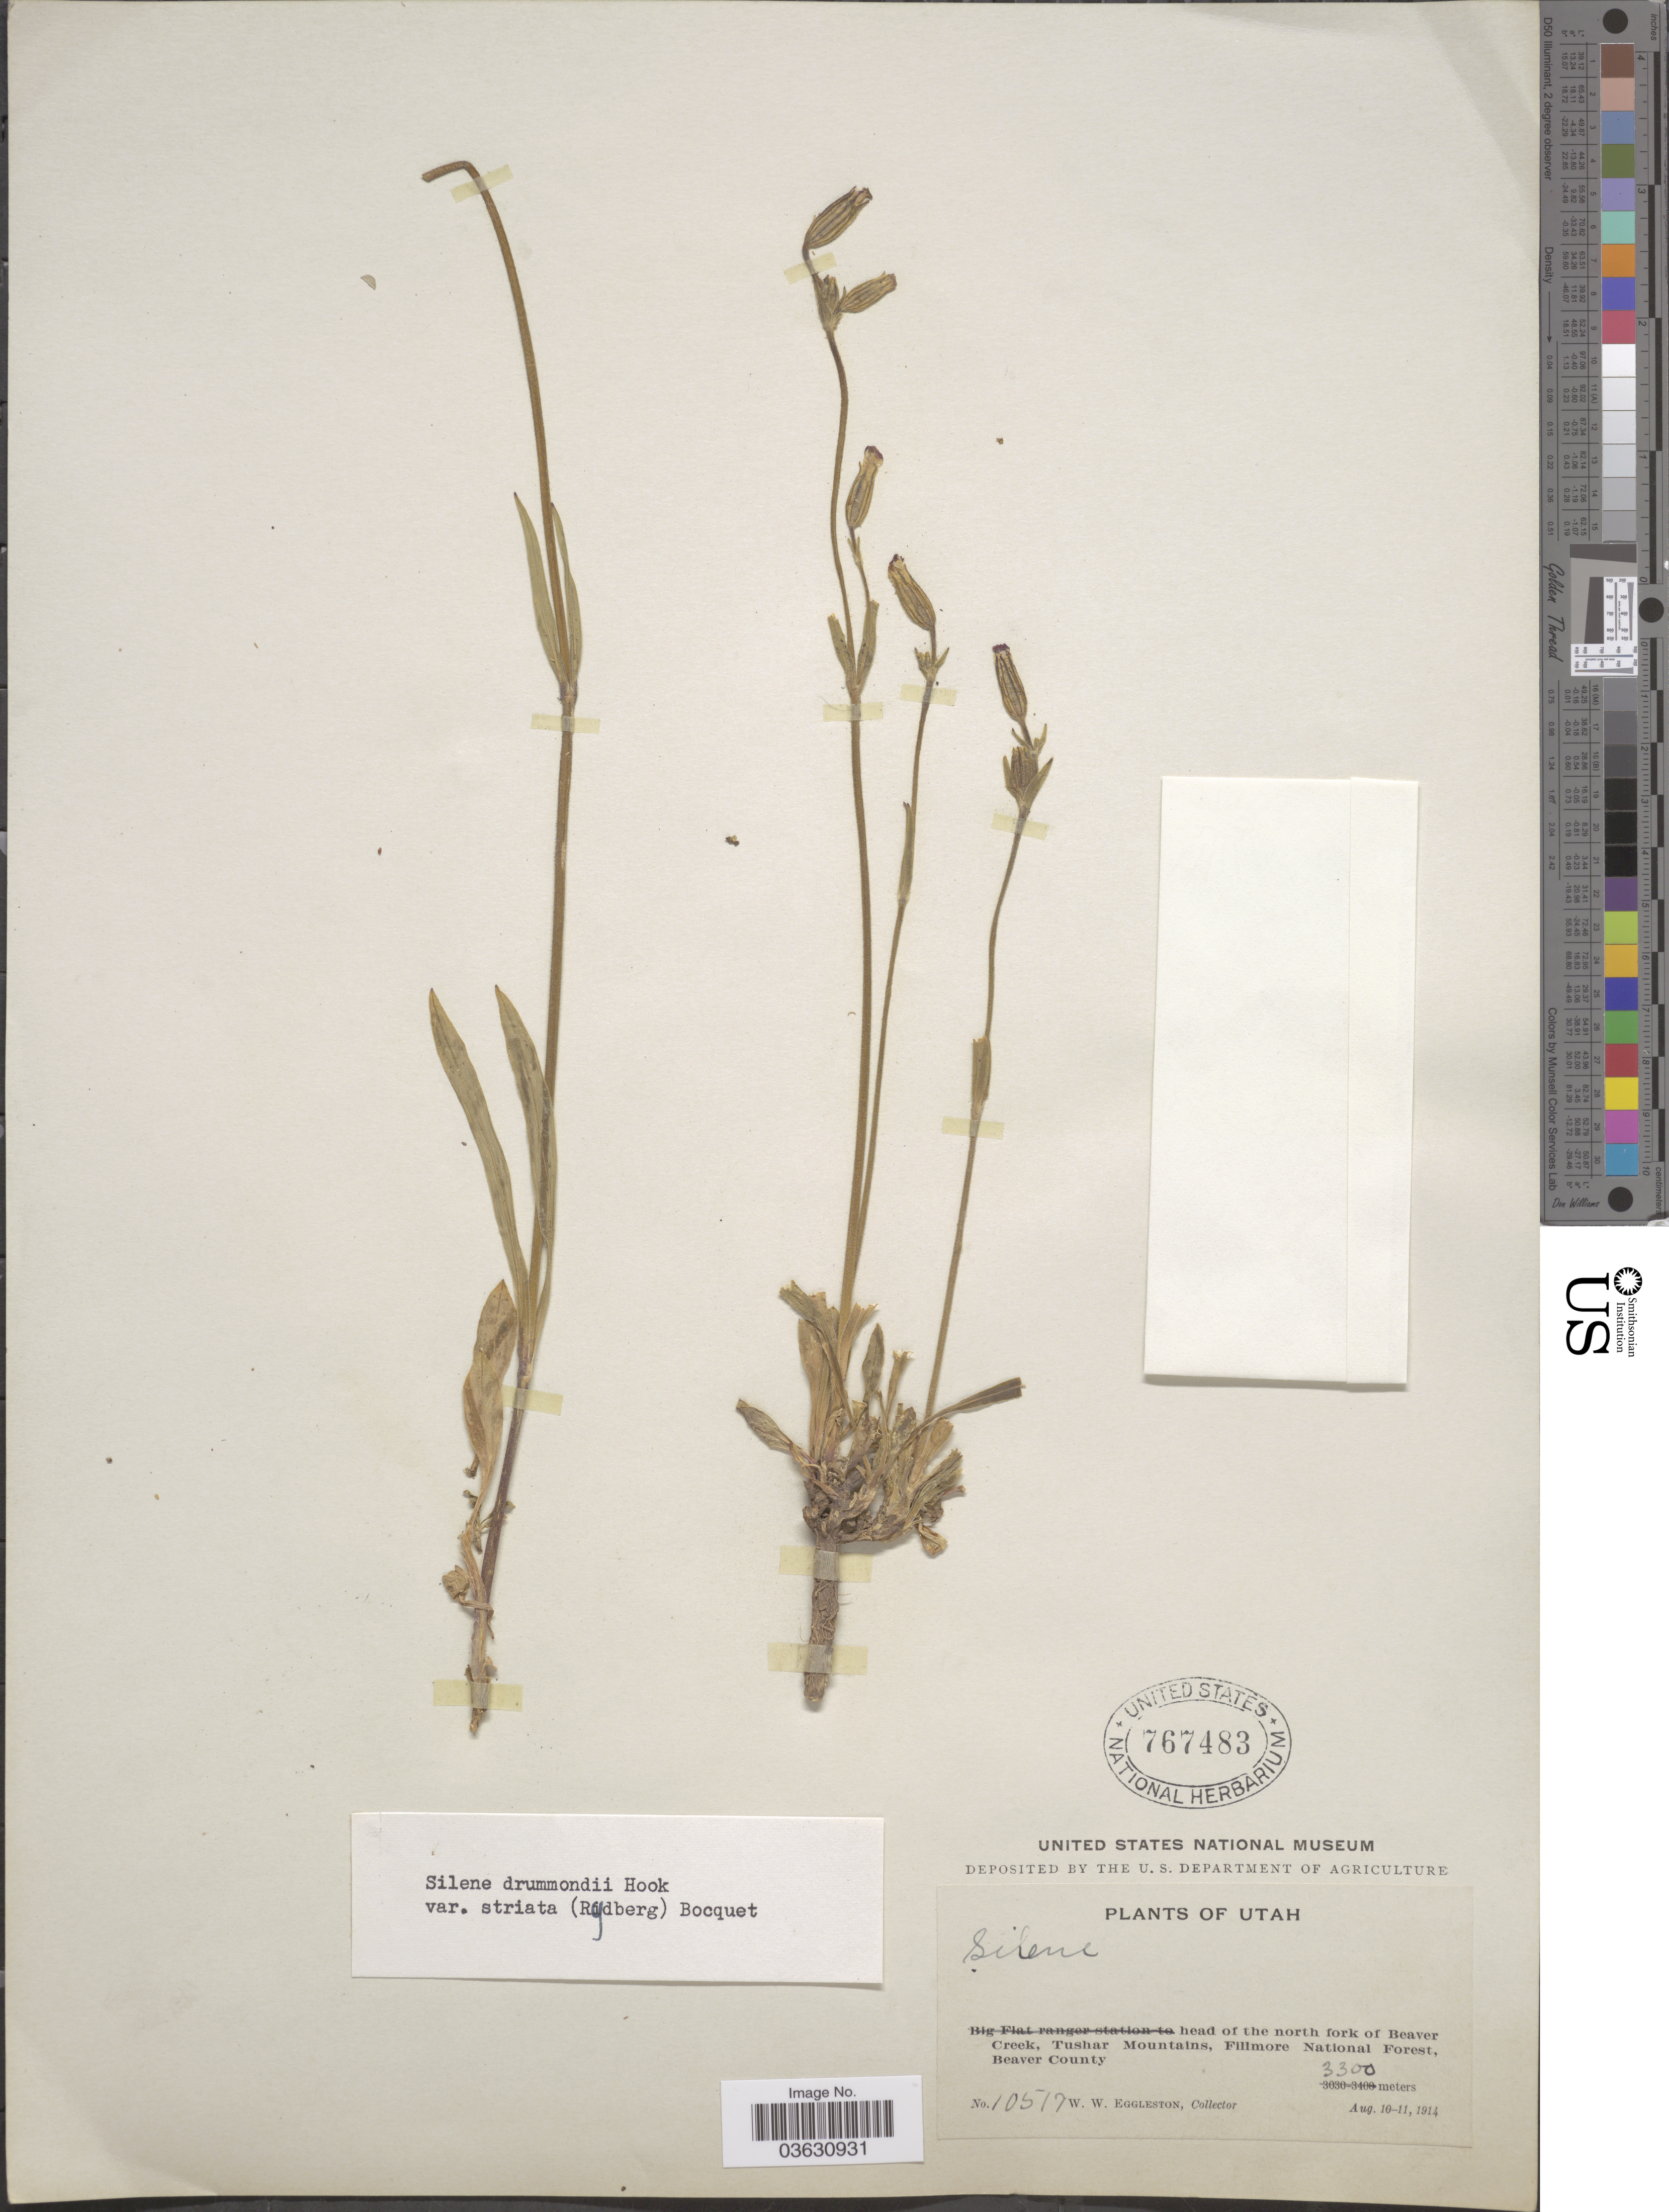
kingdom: Plantae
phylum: Tracheophyta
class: Magnoliopsida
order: Caryophyllales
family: Caryophyllaceae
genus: Silene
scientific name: Silene drummondii var. striata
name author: (Rydb.) Bocquet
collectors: W. W. Eggleston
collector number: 10517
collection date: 1914-08-10/1914-08-11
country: United States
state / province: Utah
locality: Head of the north fork of Beaver Creek, Tushar Mountains, Fillmore National Forest, Beaver County.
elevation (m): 3300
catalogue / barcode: US 767483